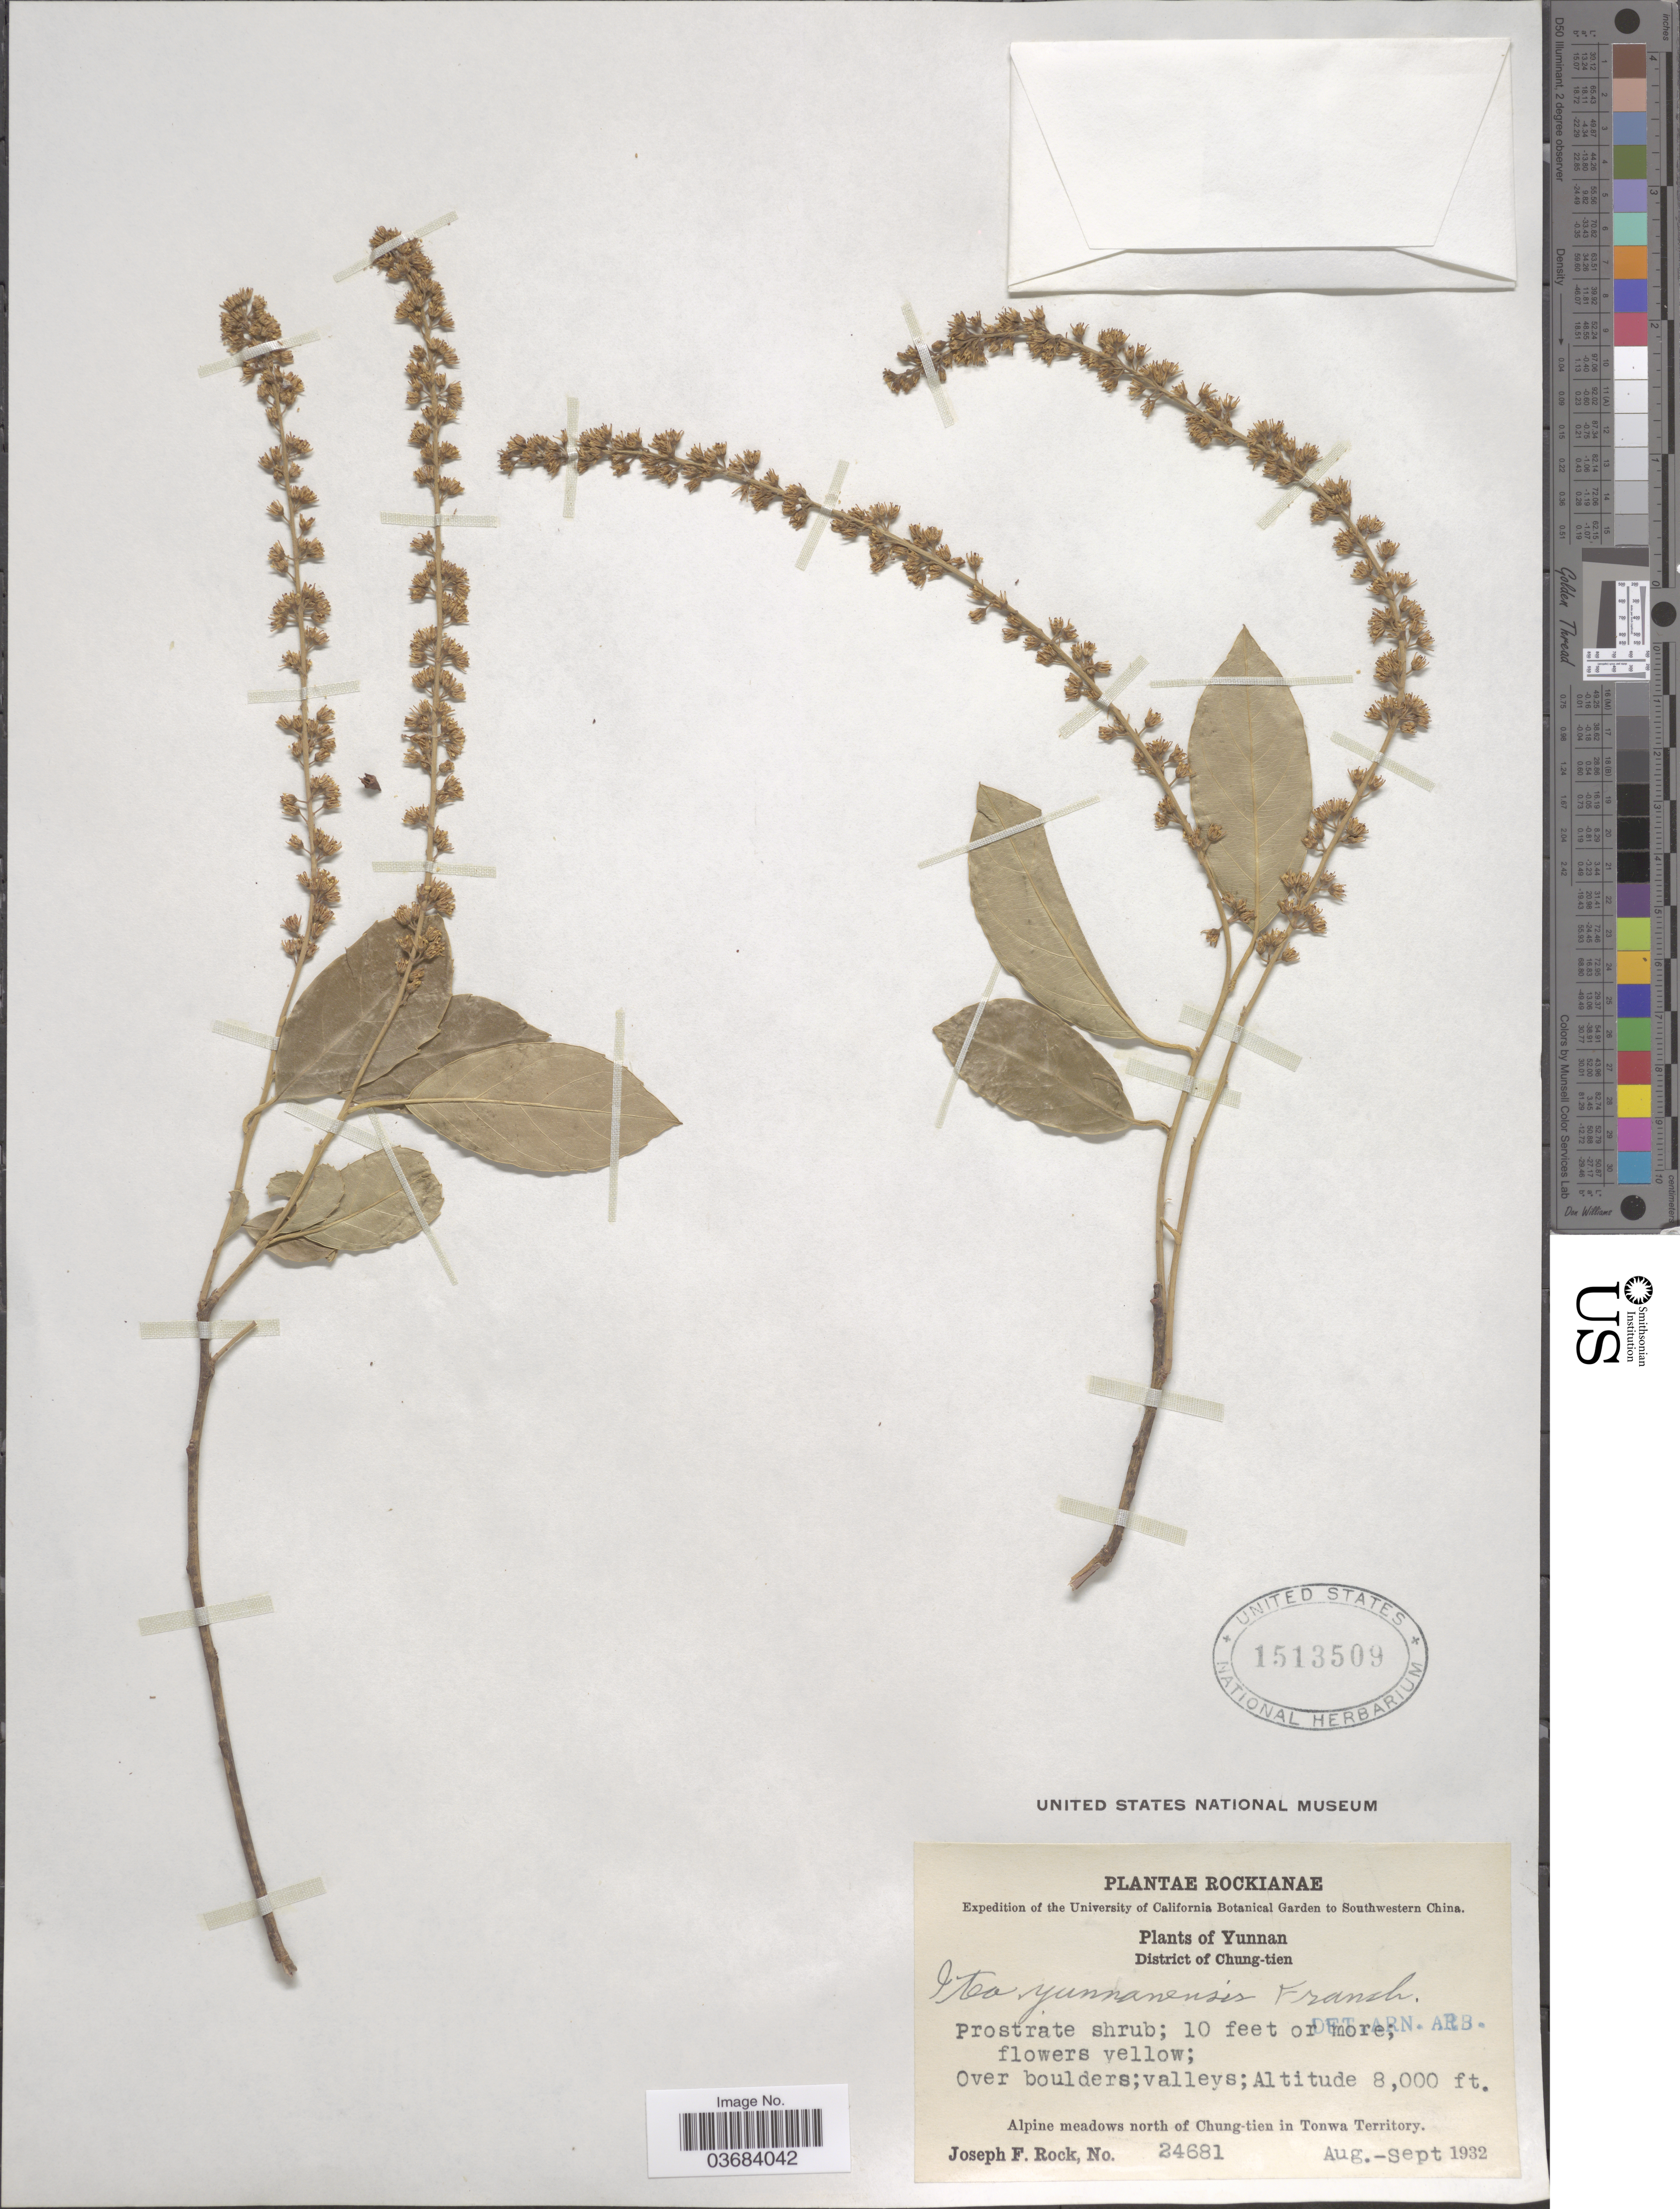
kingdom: Plantae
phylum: Tracheophyta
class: Magnoliopsida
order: Saxifragales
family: Iteaceae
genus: Itea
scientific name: Itea yunnanensis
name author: Franch.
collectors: J. F. Rock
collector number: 24681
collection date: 1932-08/1932-09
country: China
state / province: Yunnan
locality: Expedition of the University of California Botanical Garden to Southwestern China. District of Chung-tien. Alpine meadows north of Chung-tien in Tonwa Territory.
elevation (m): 2438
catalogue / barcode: US 1513509